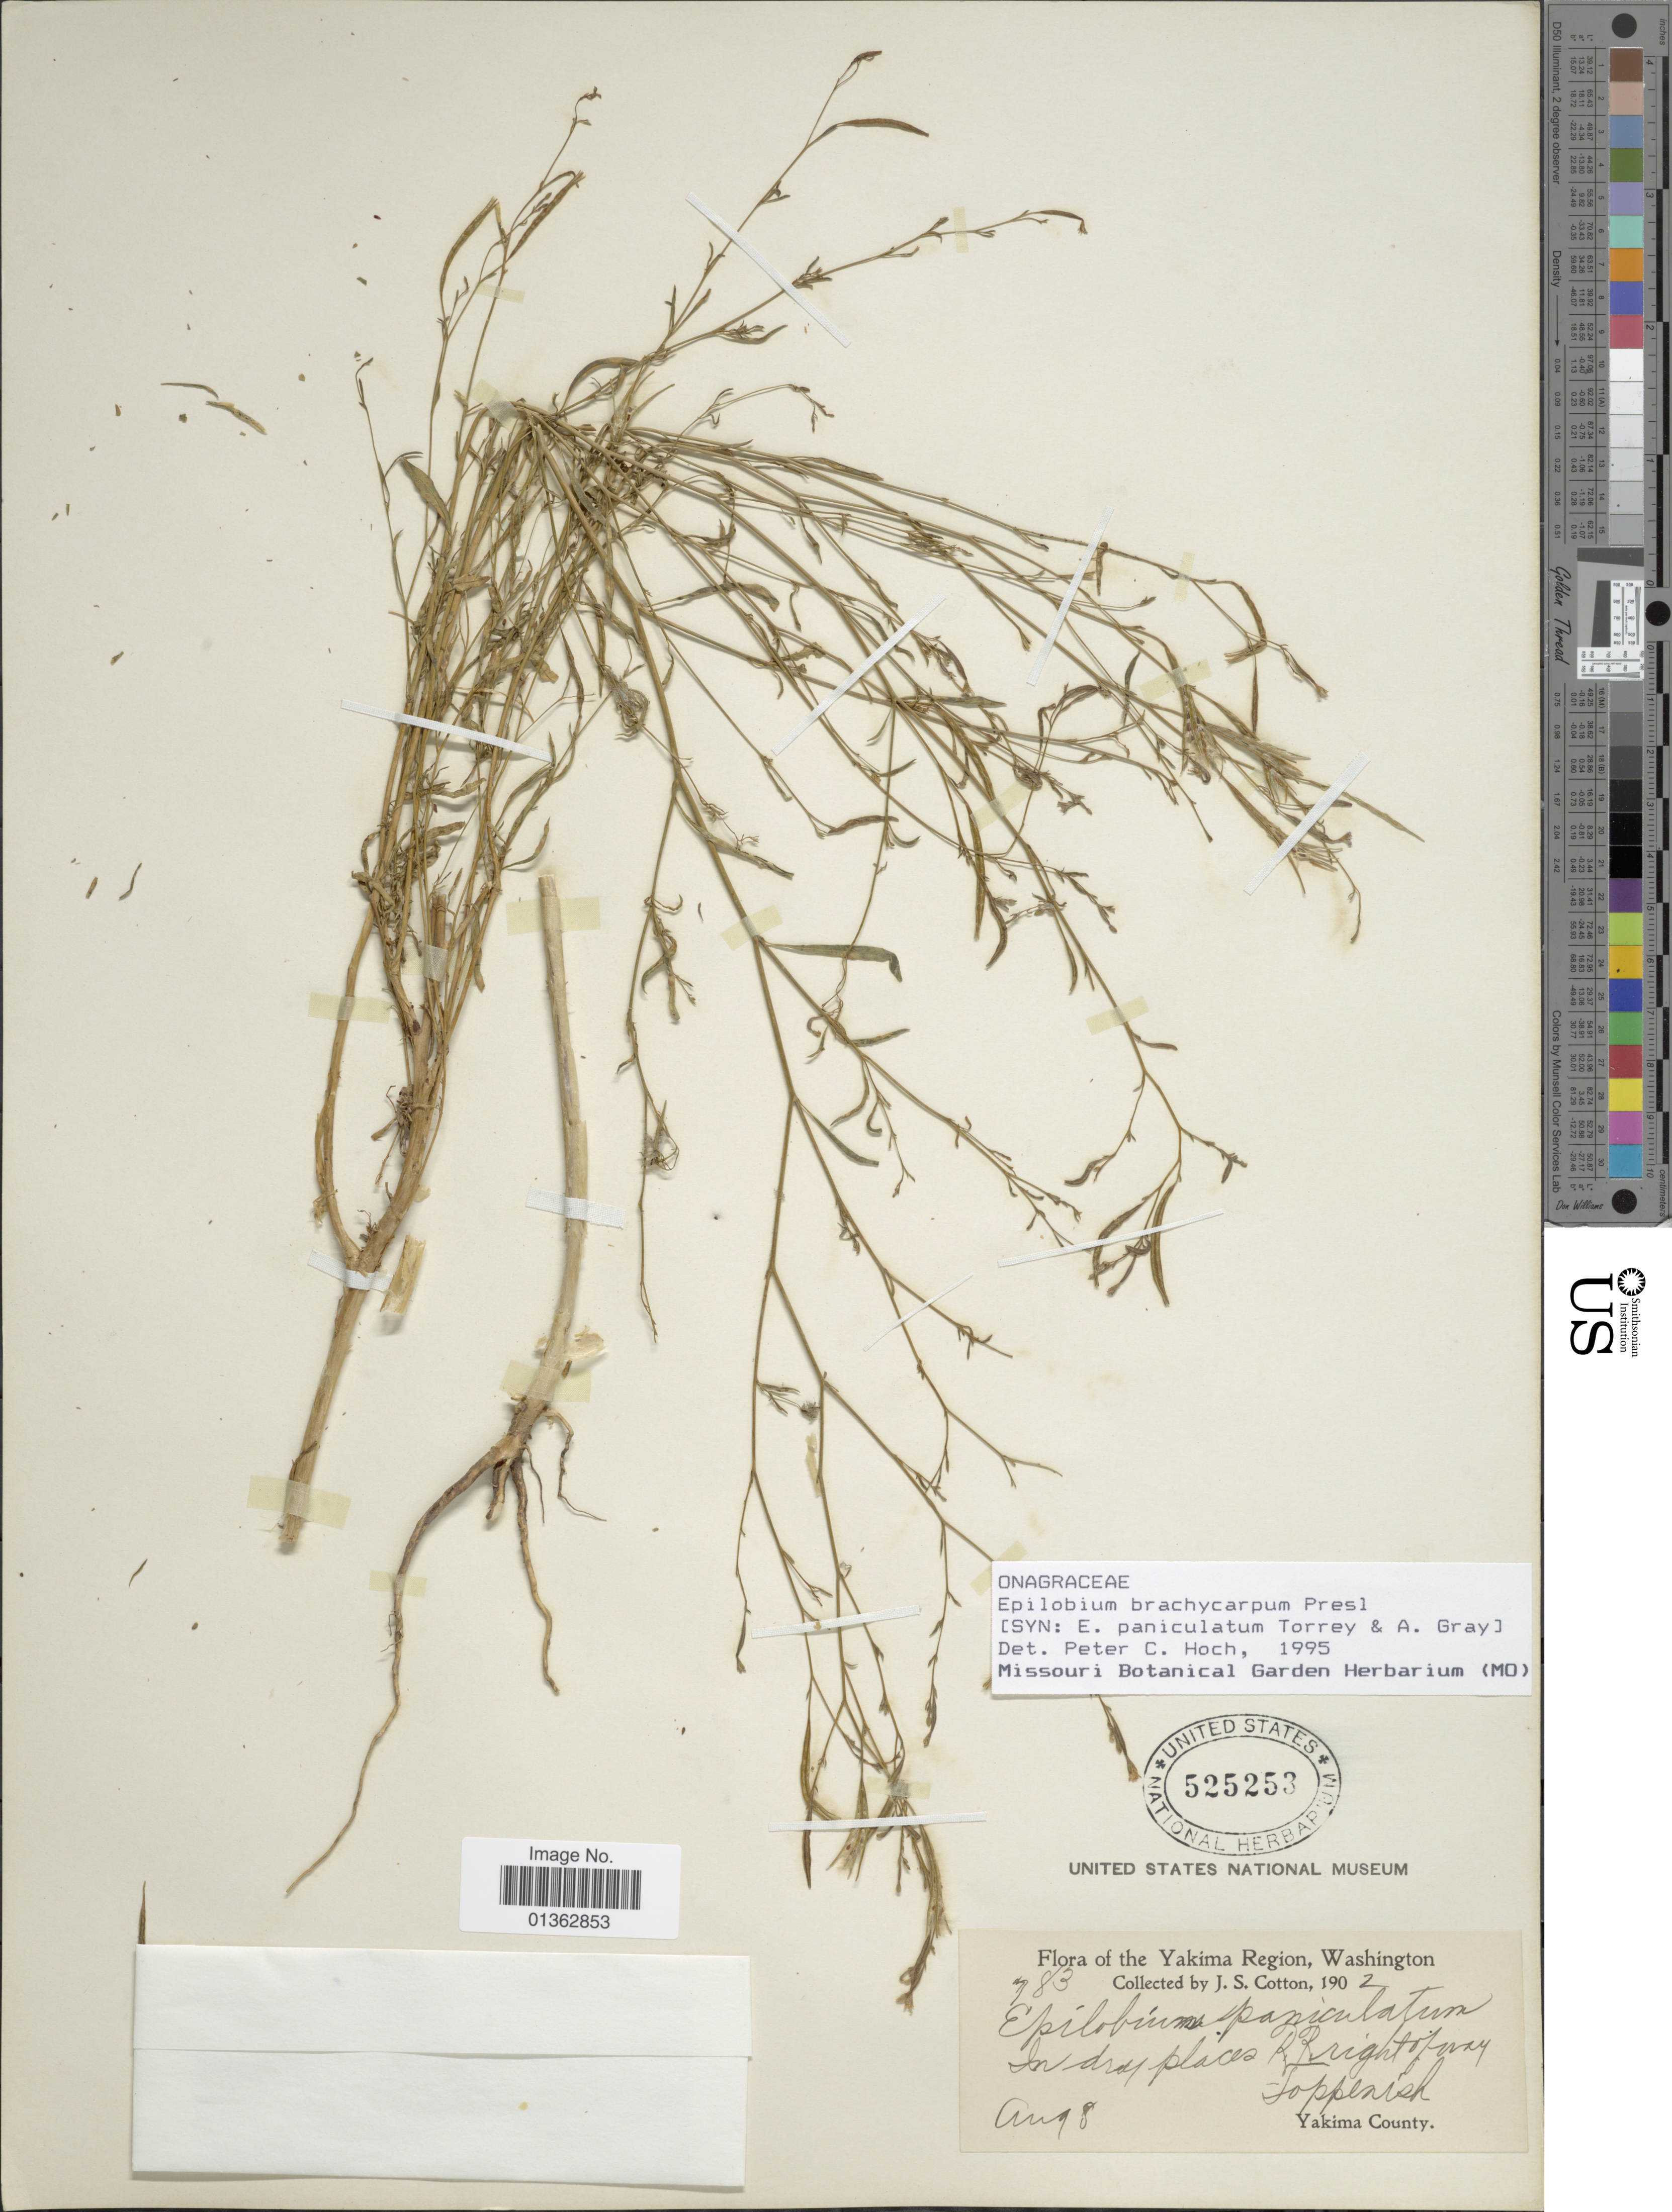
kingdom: Plantae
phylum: Tracheophyta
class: Magnoliopsida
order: Myrtales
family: Onagraceae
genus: Epilobium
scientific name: Epilobium brachycarpum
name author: C. Presl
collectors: J. S. Cotton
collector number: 783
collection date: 1902-08-08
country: United States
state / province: Washington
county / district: Yakima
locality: Yakima Region. In dry places R R right of way, Toppenish.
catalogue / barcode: US 525253